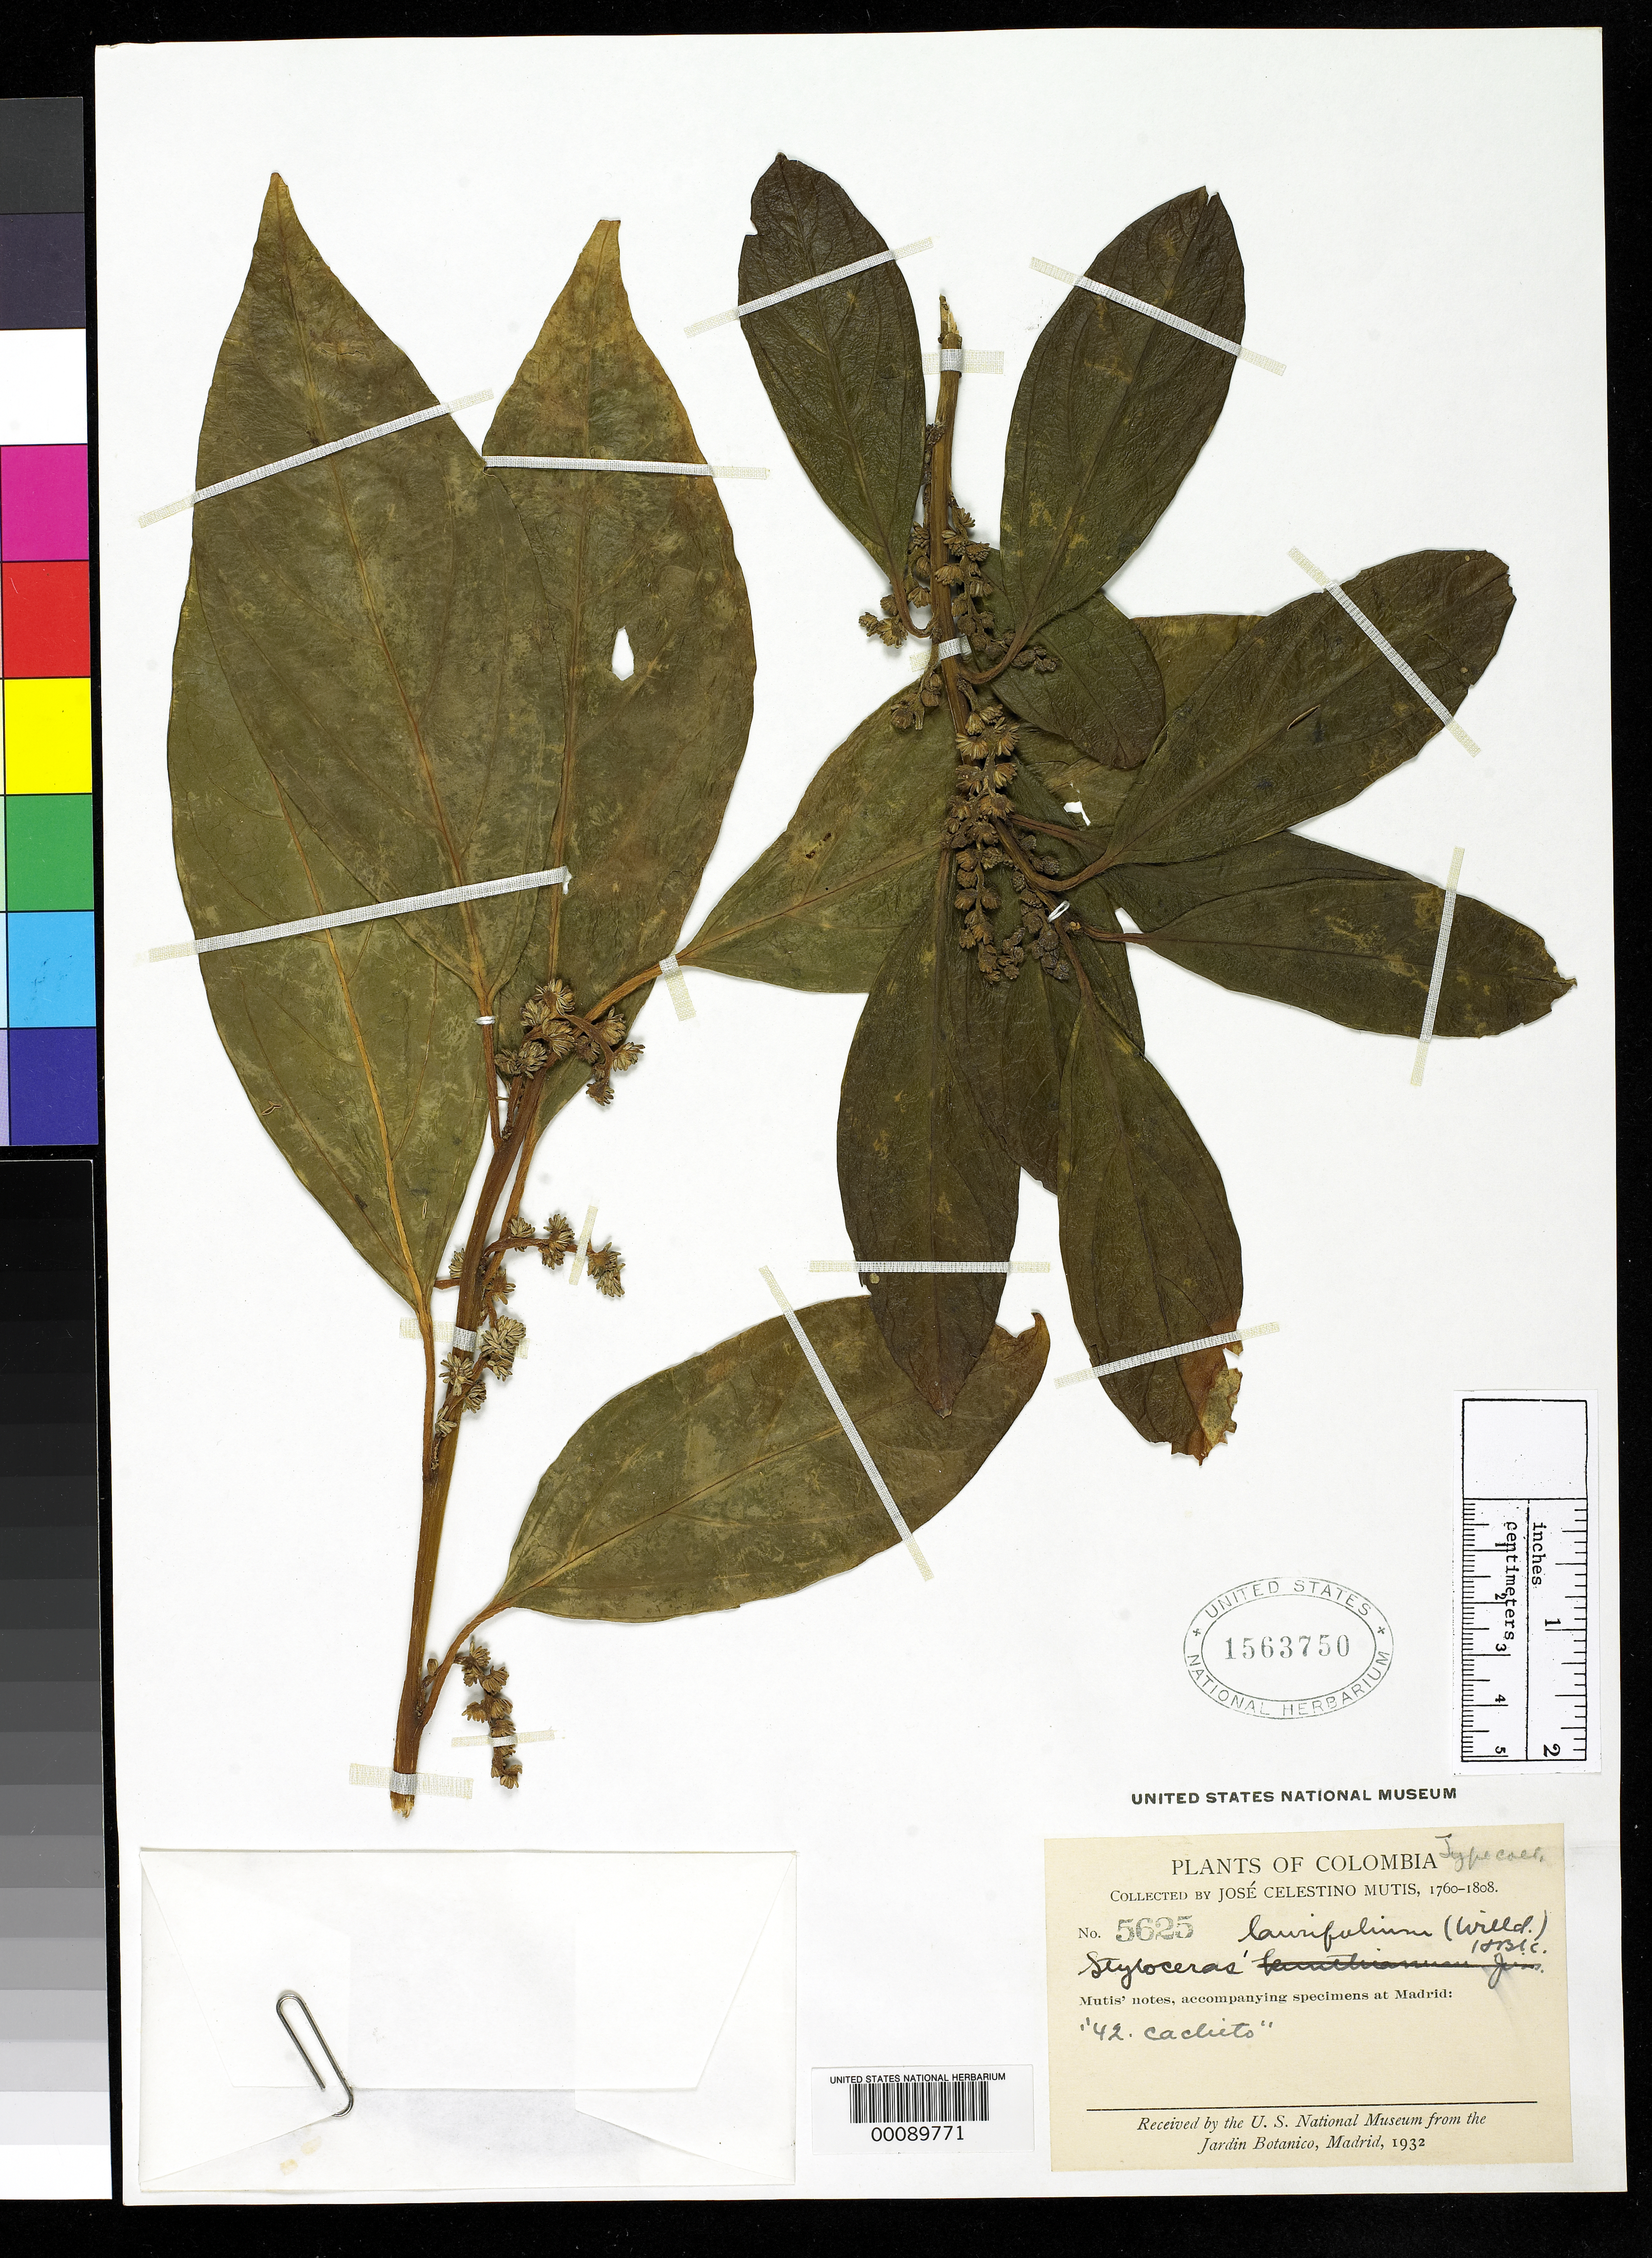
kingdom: Plantae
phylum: Tracheophyta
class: Magnoliopsida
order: Rosales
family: Moraceae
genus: Trophis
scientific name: Trophis laurifolia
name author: Willd.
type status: Isotype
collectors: J. C. B. Mutis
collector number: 5625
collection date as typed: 1760 to -- --- 1808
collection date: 1760/1808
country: Colombia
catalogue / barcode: US 1563750